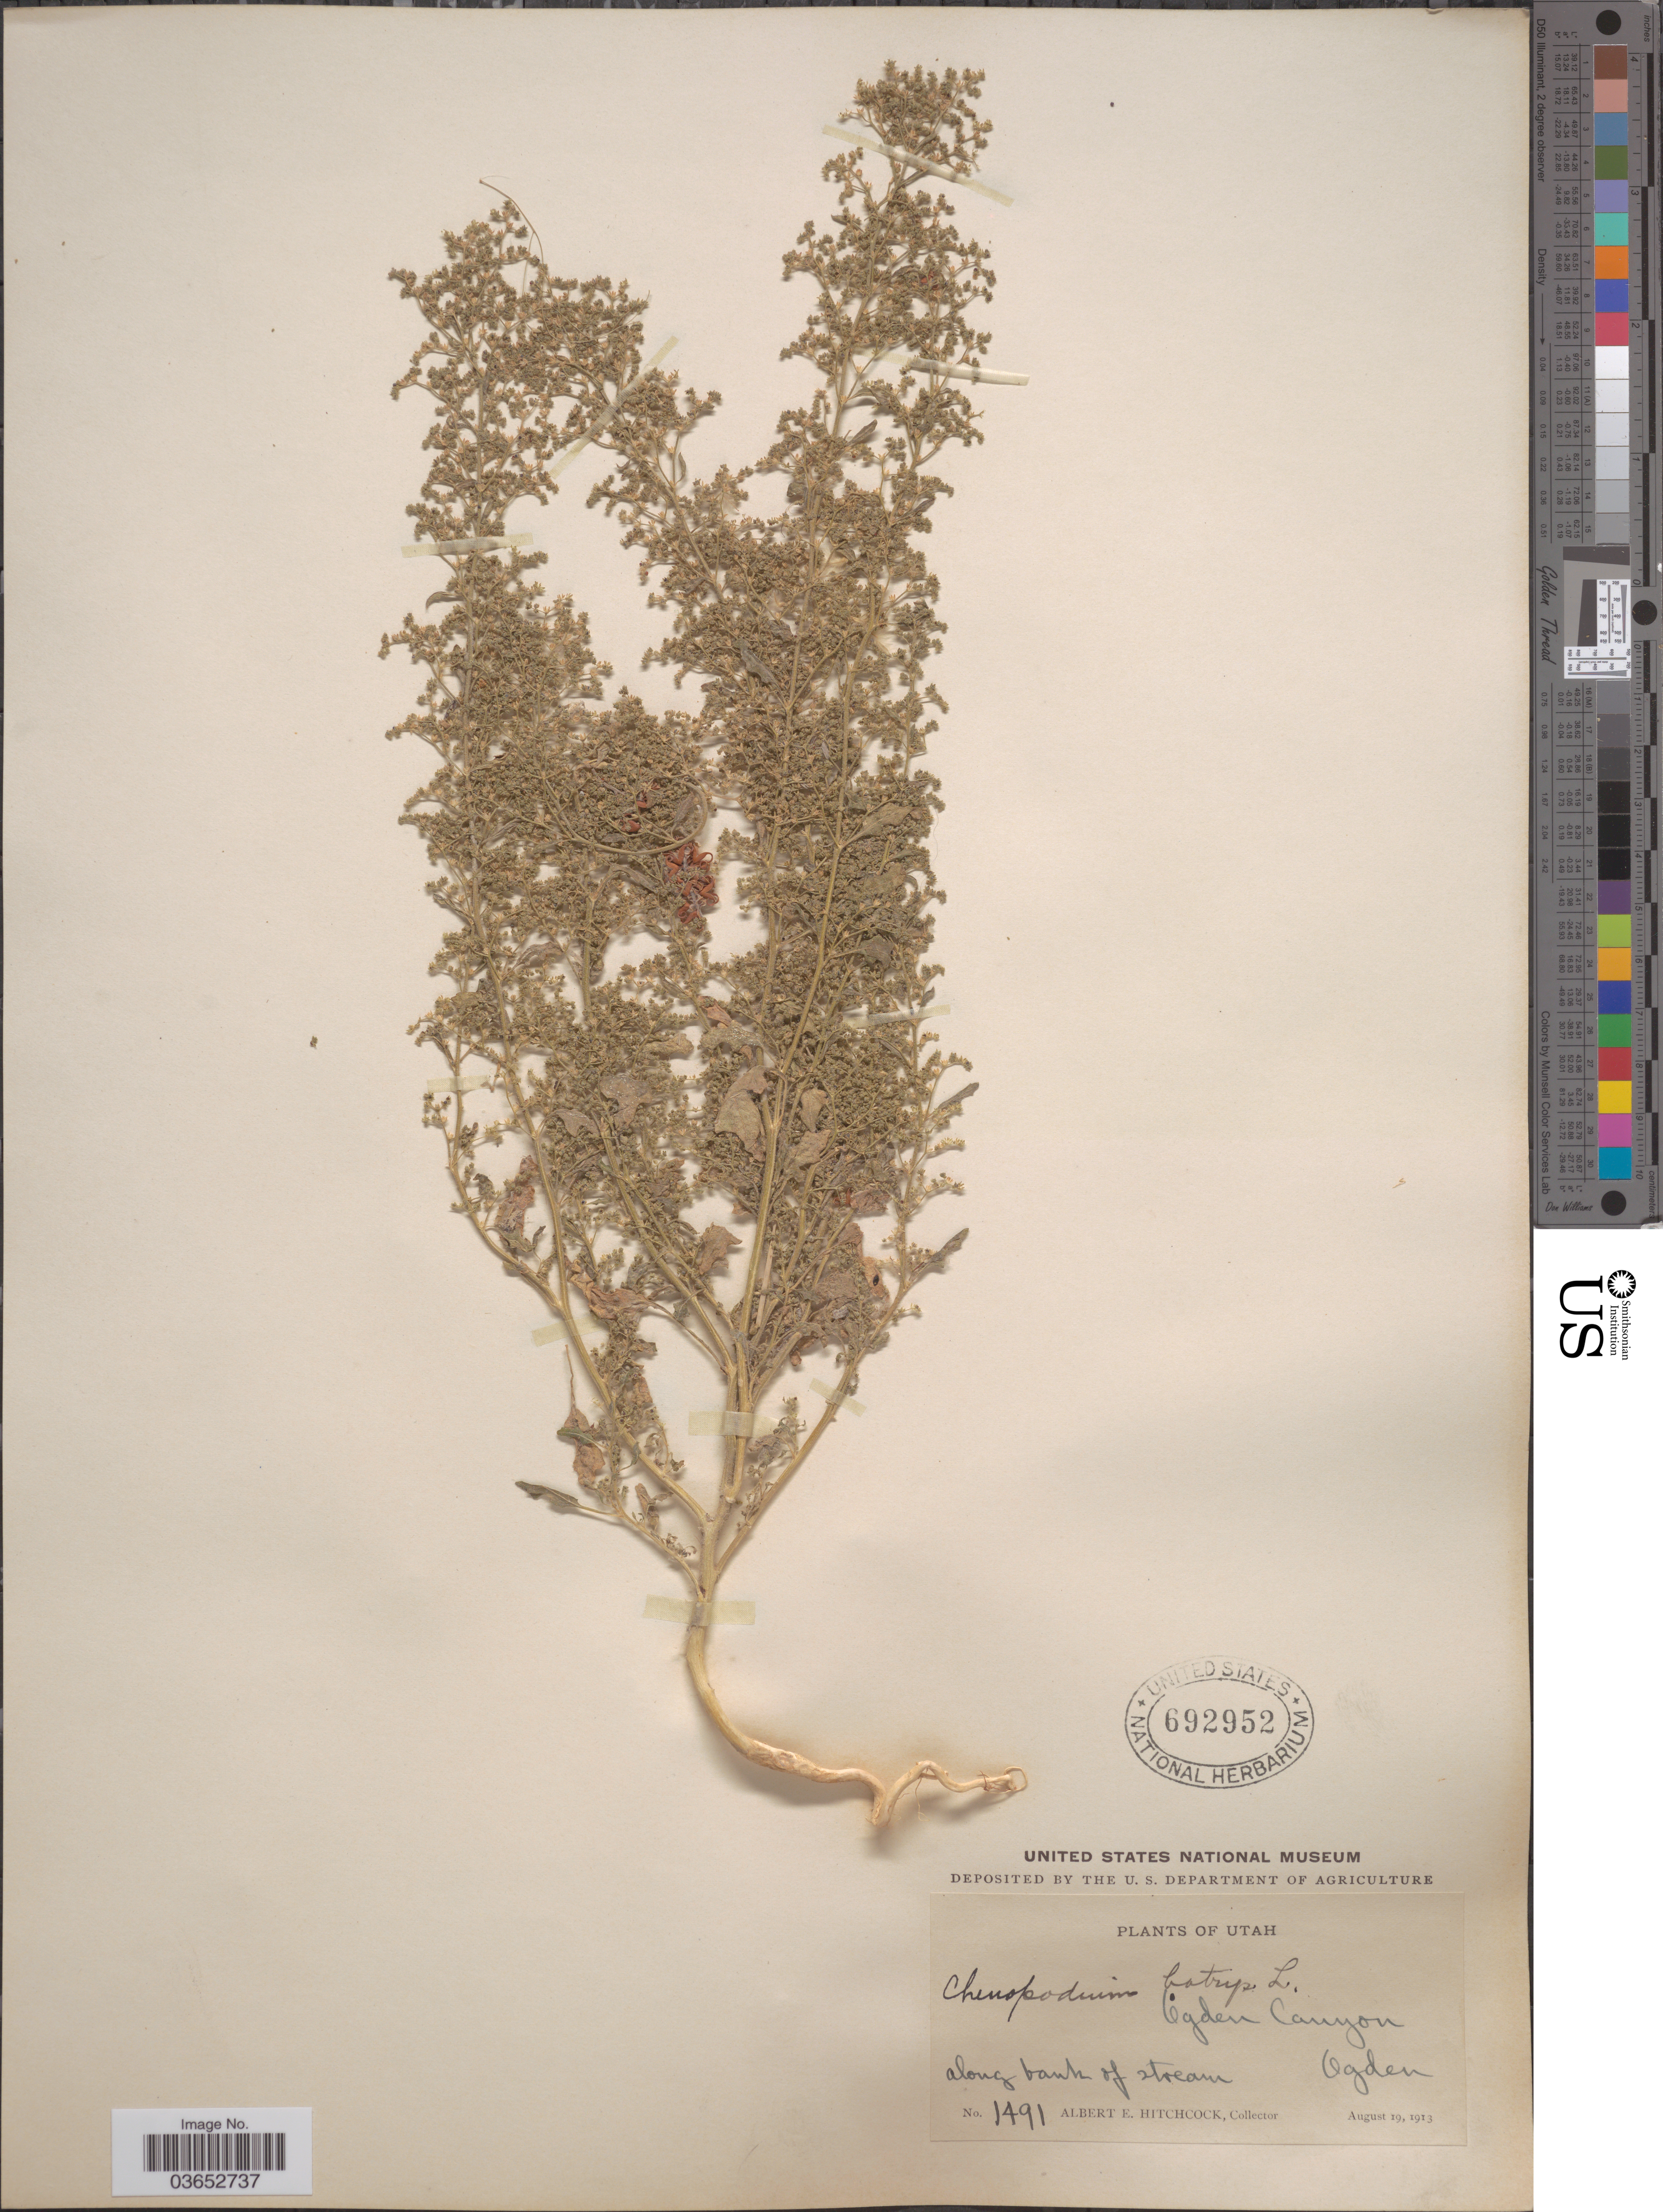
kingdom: Plantae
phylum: Tracheophyta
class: Magnoliopsida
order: Caryophyllales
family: Amaranthaceae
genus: Chenopodium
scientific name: Chenopodium botrys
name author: L.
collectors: A. Hitchcock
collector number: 1491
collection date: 1913-08-19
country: United States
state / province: Utah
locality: Ogden Canyon. Ogden.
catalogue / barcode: US 692952